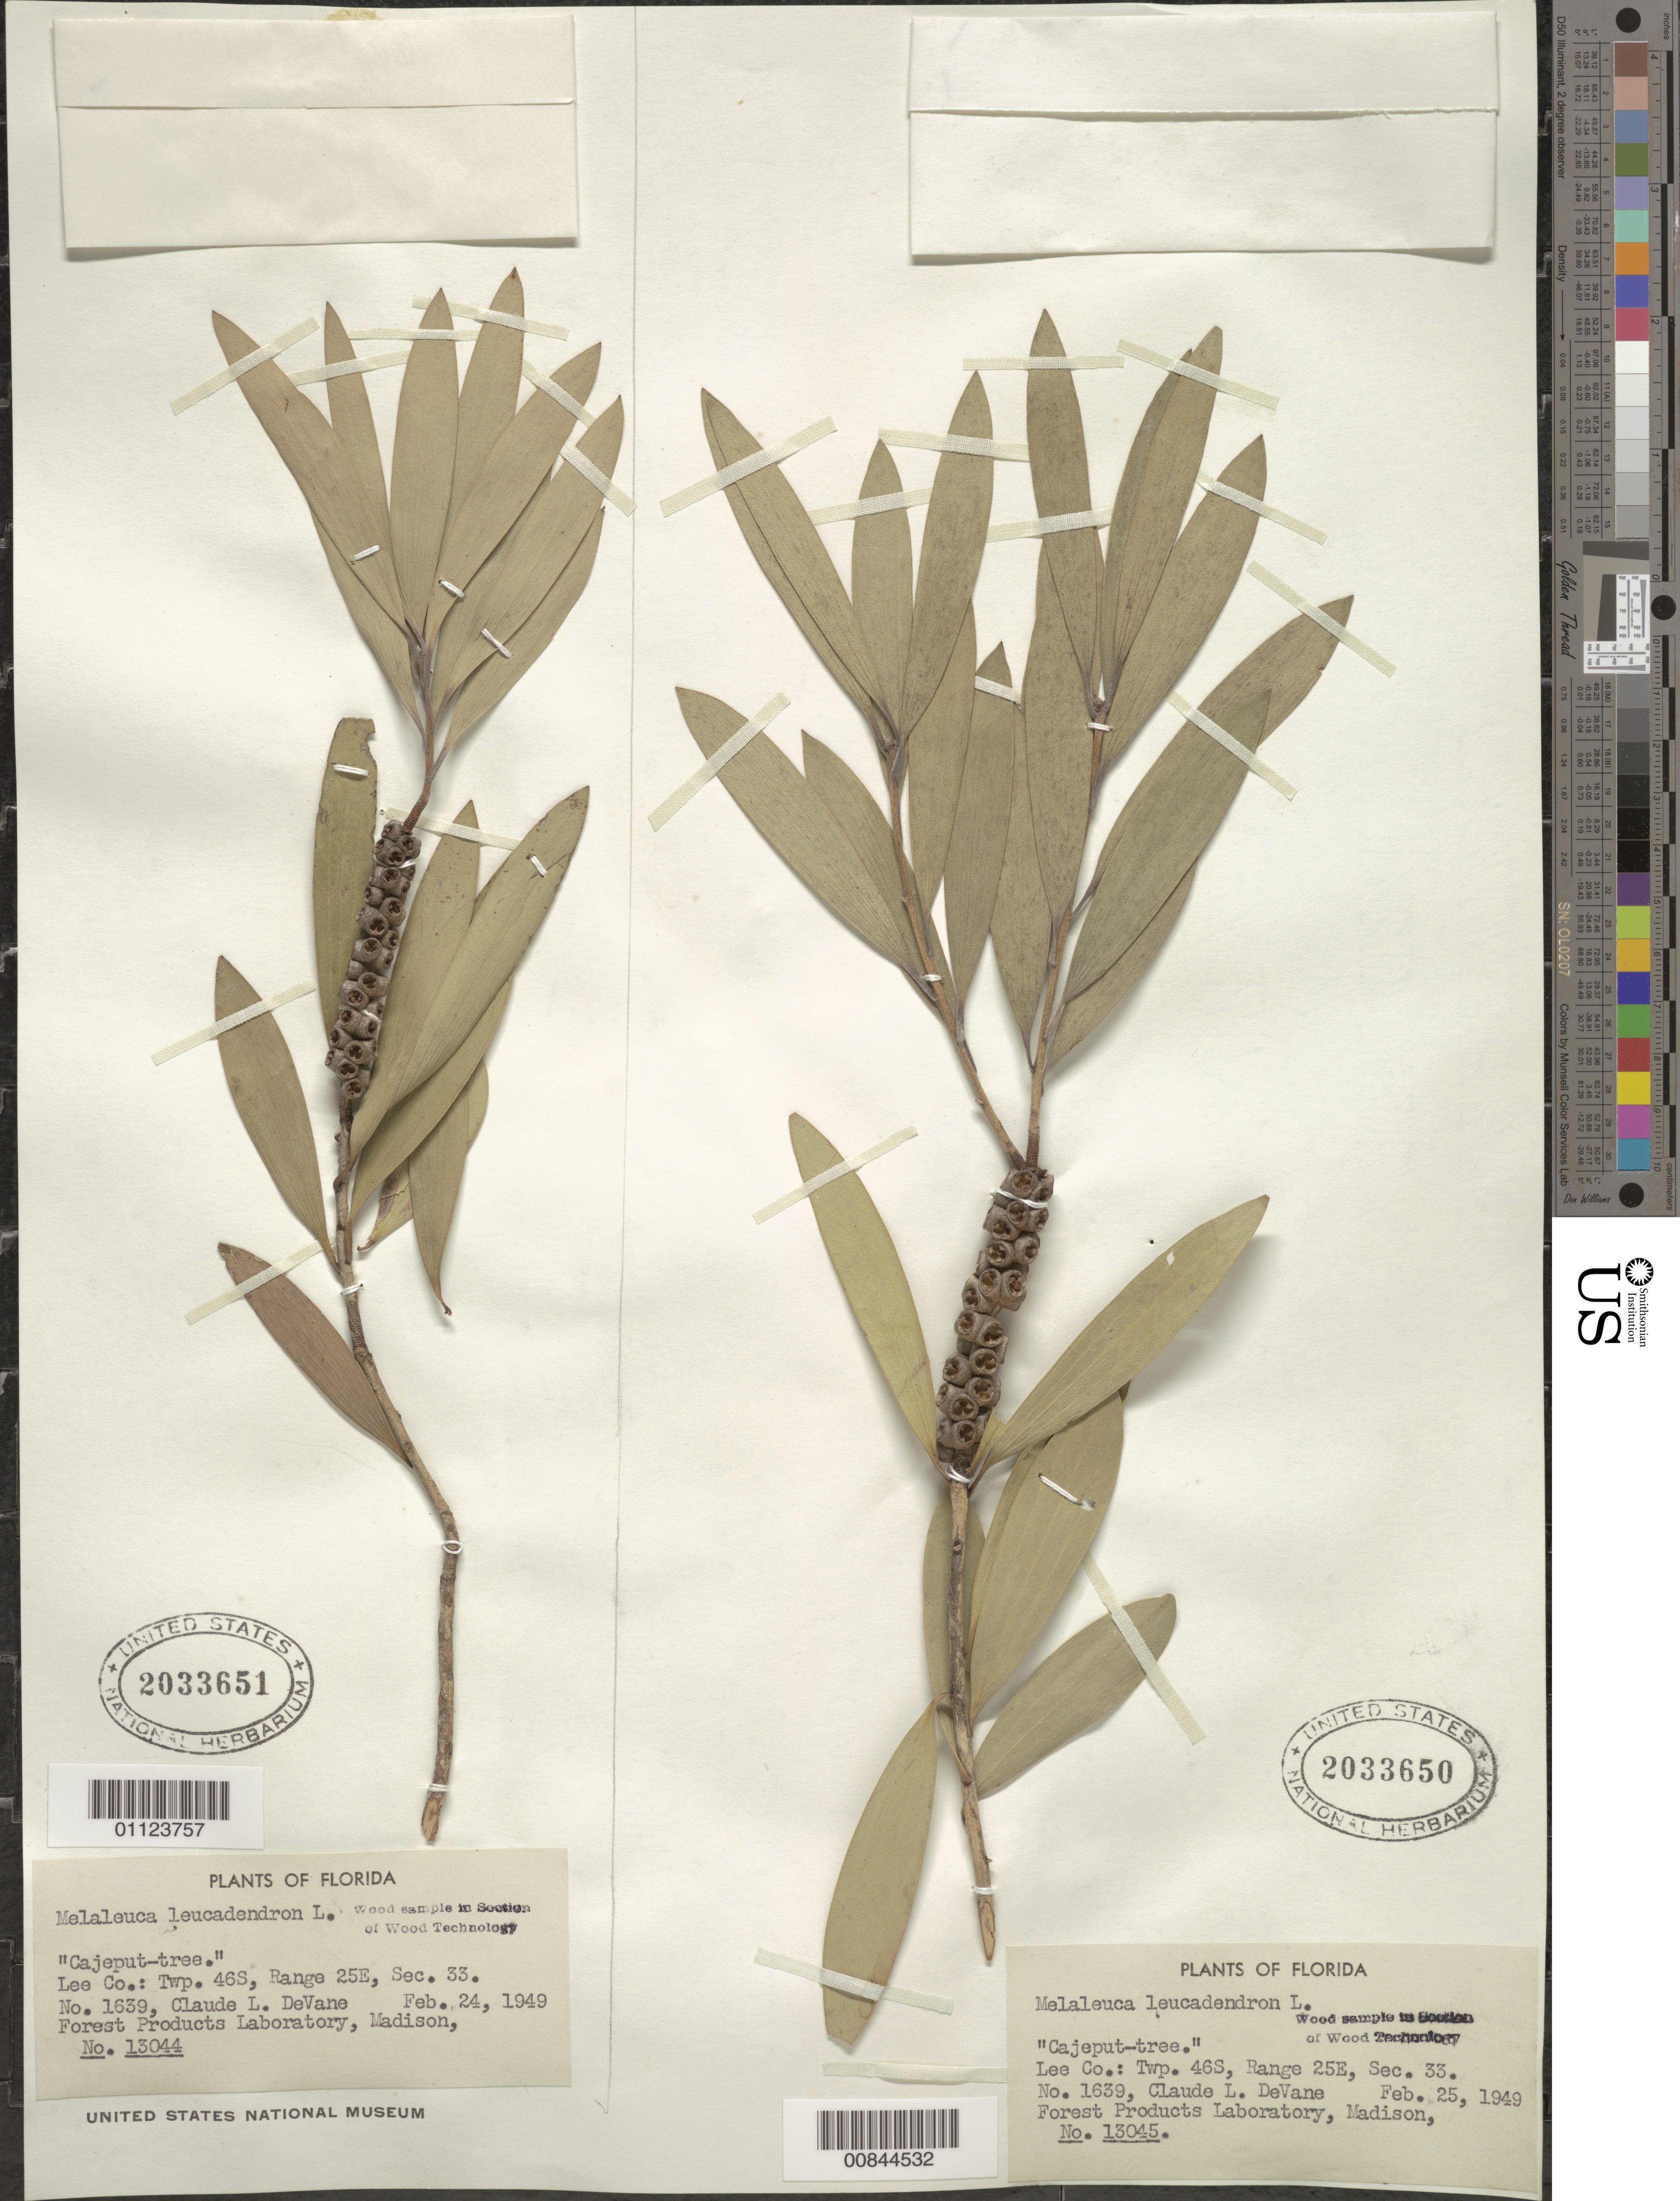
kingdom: Plantae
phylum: Tracheophyta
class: Magnoliopsida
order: Myrtales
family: Myrtaceae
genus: Melaleuca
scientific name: Melaleuca leucadendra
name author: (L.) L.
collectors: C. Devane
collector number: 13044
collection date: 1949-02-24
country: United States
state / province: Florida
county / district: Lee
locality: Twp. 46S, Range 25E, Sec. 33.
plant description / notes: Mounted with DeVane #13045. US Sheet #2033650, BC 00844532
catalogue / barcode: US 2033651